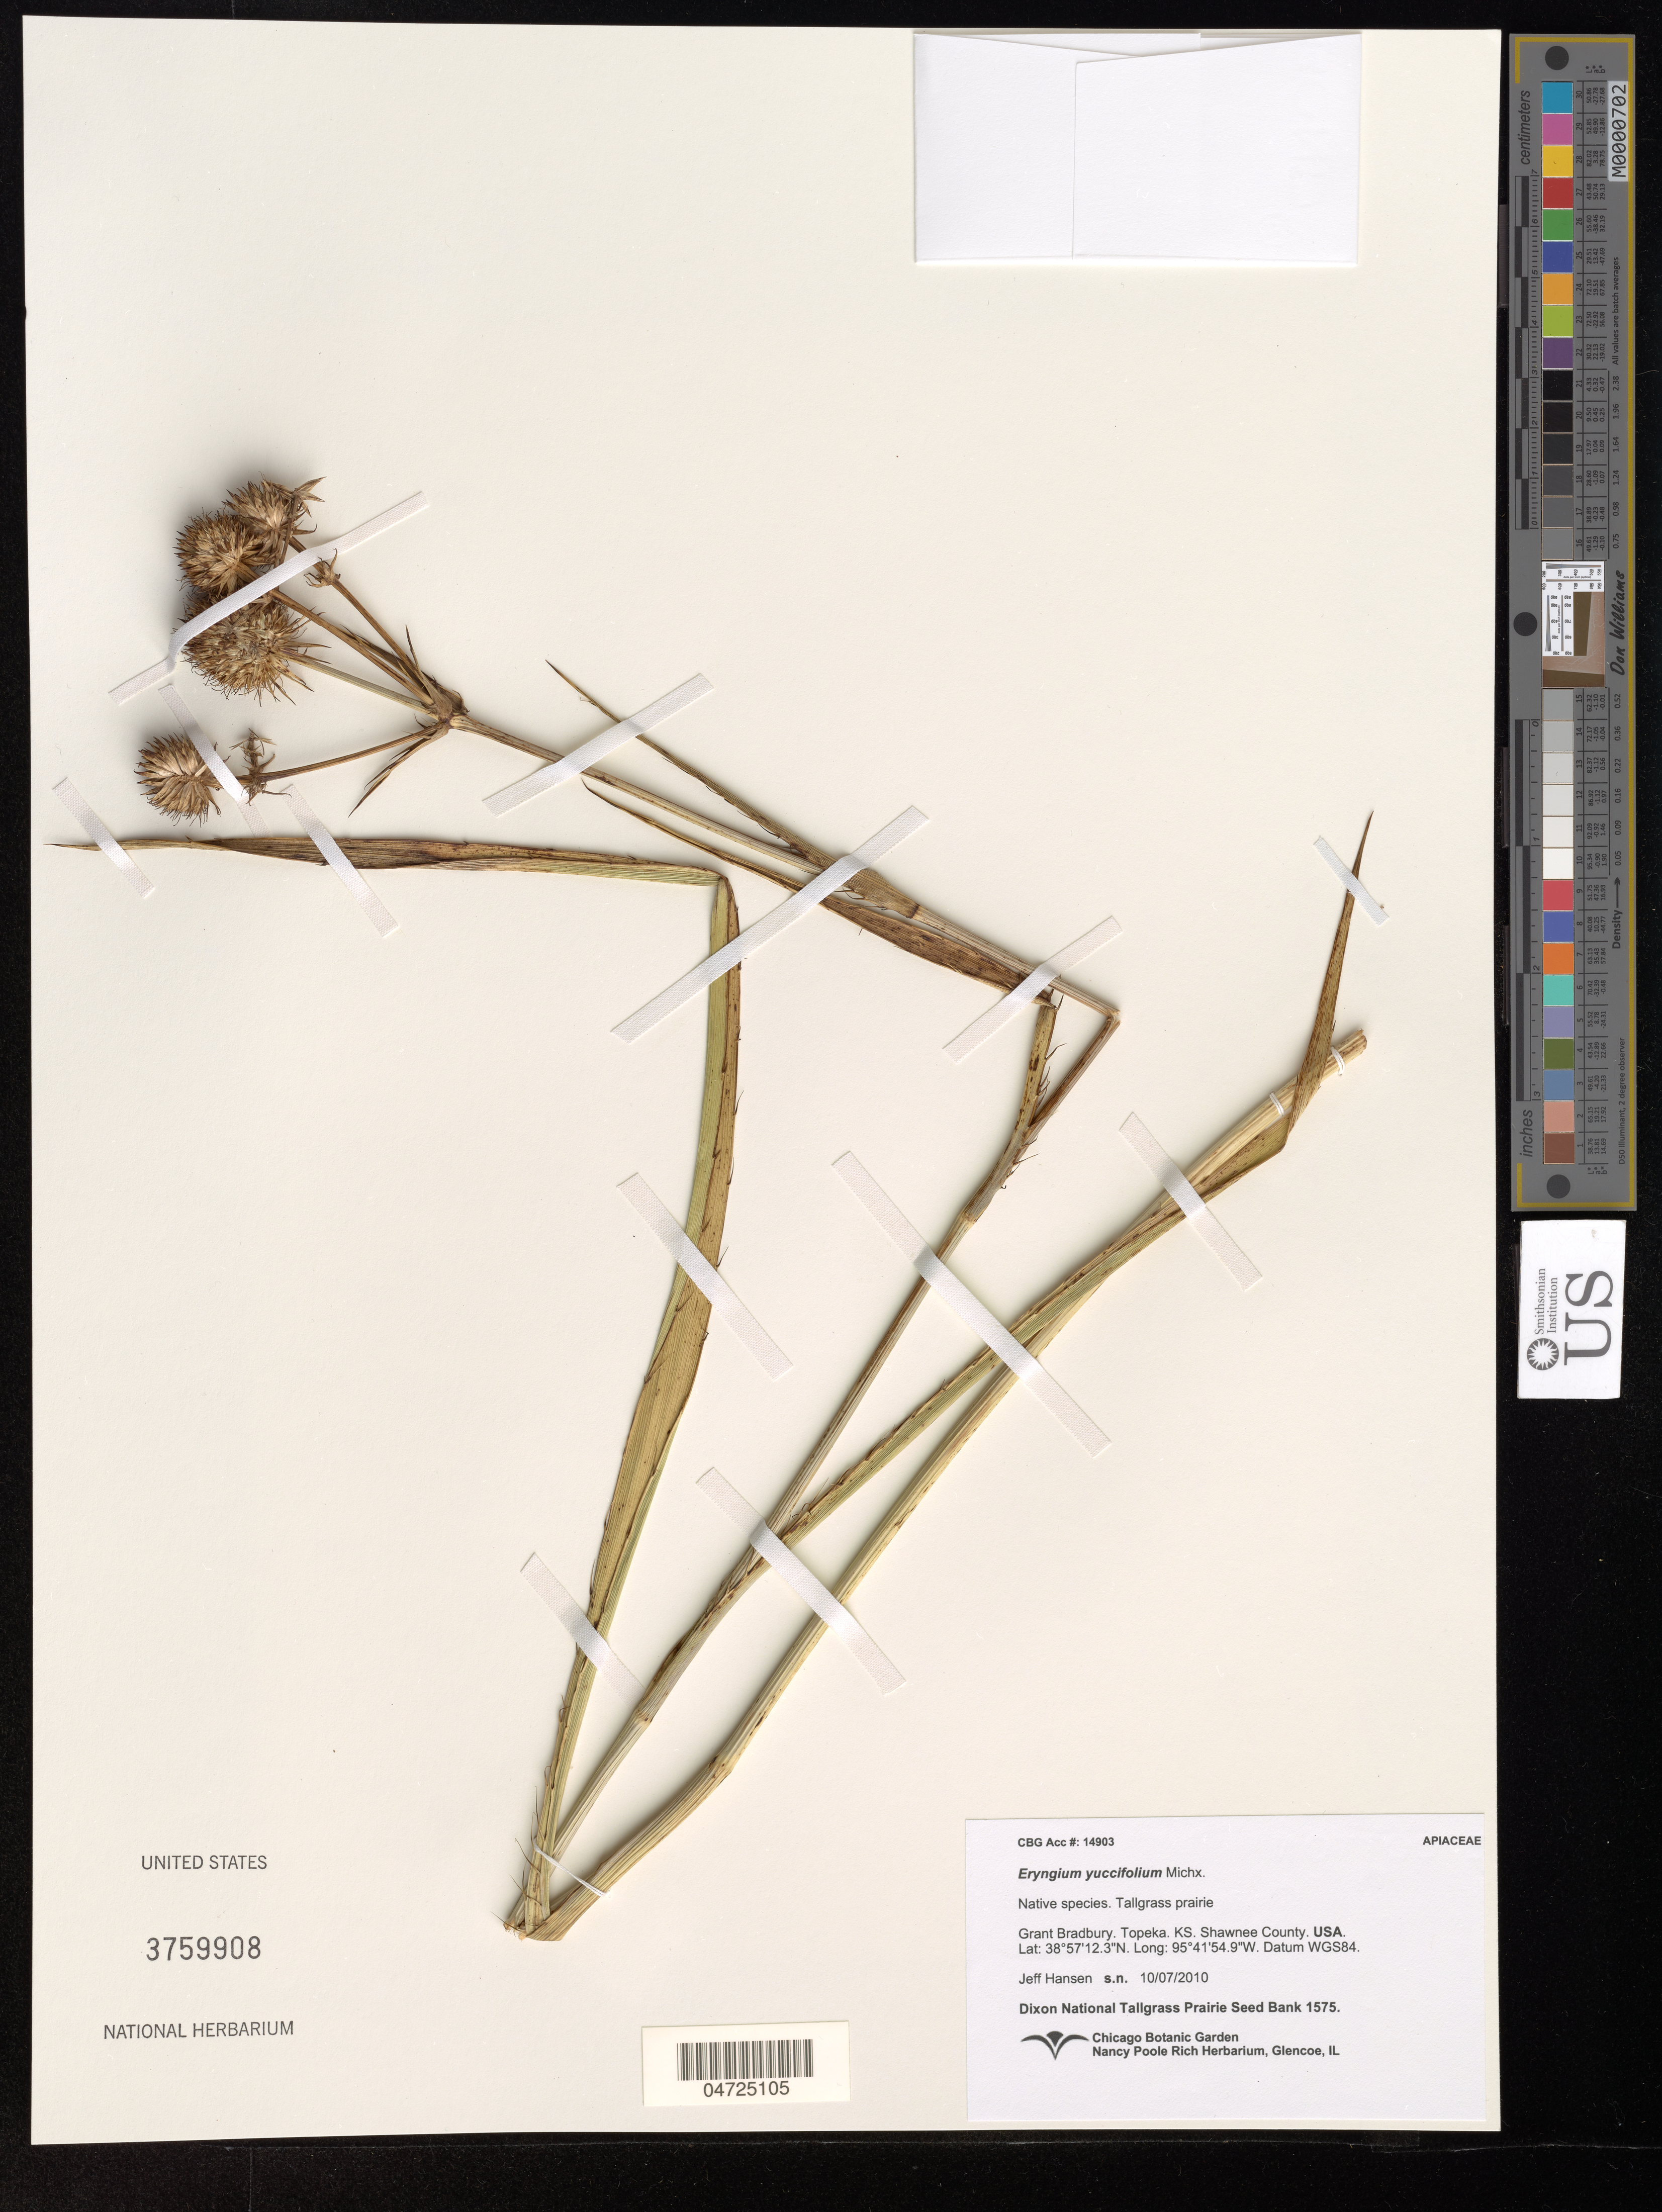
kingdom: Plantae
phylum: Tracheophyta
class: Magnoliopsida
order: Apiales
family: Apiaceae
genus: Eryngium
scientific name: Eryngium yuccifolium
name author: Michx.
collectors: J. Hansen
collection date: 2010-10-07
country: United States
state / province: Kansas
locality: Grant Bradbury. Topeka. Shawnee County. Datum WGS84.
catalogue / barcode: US 3759908